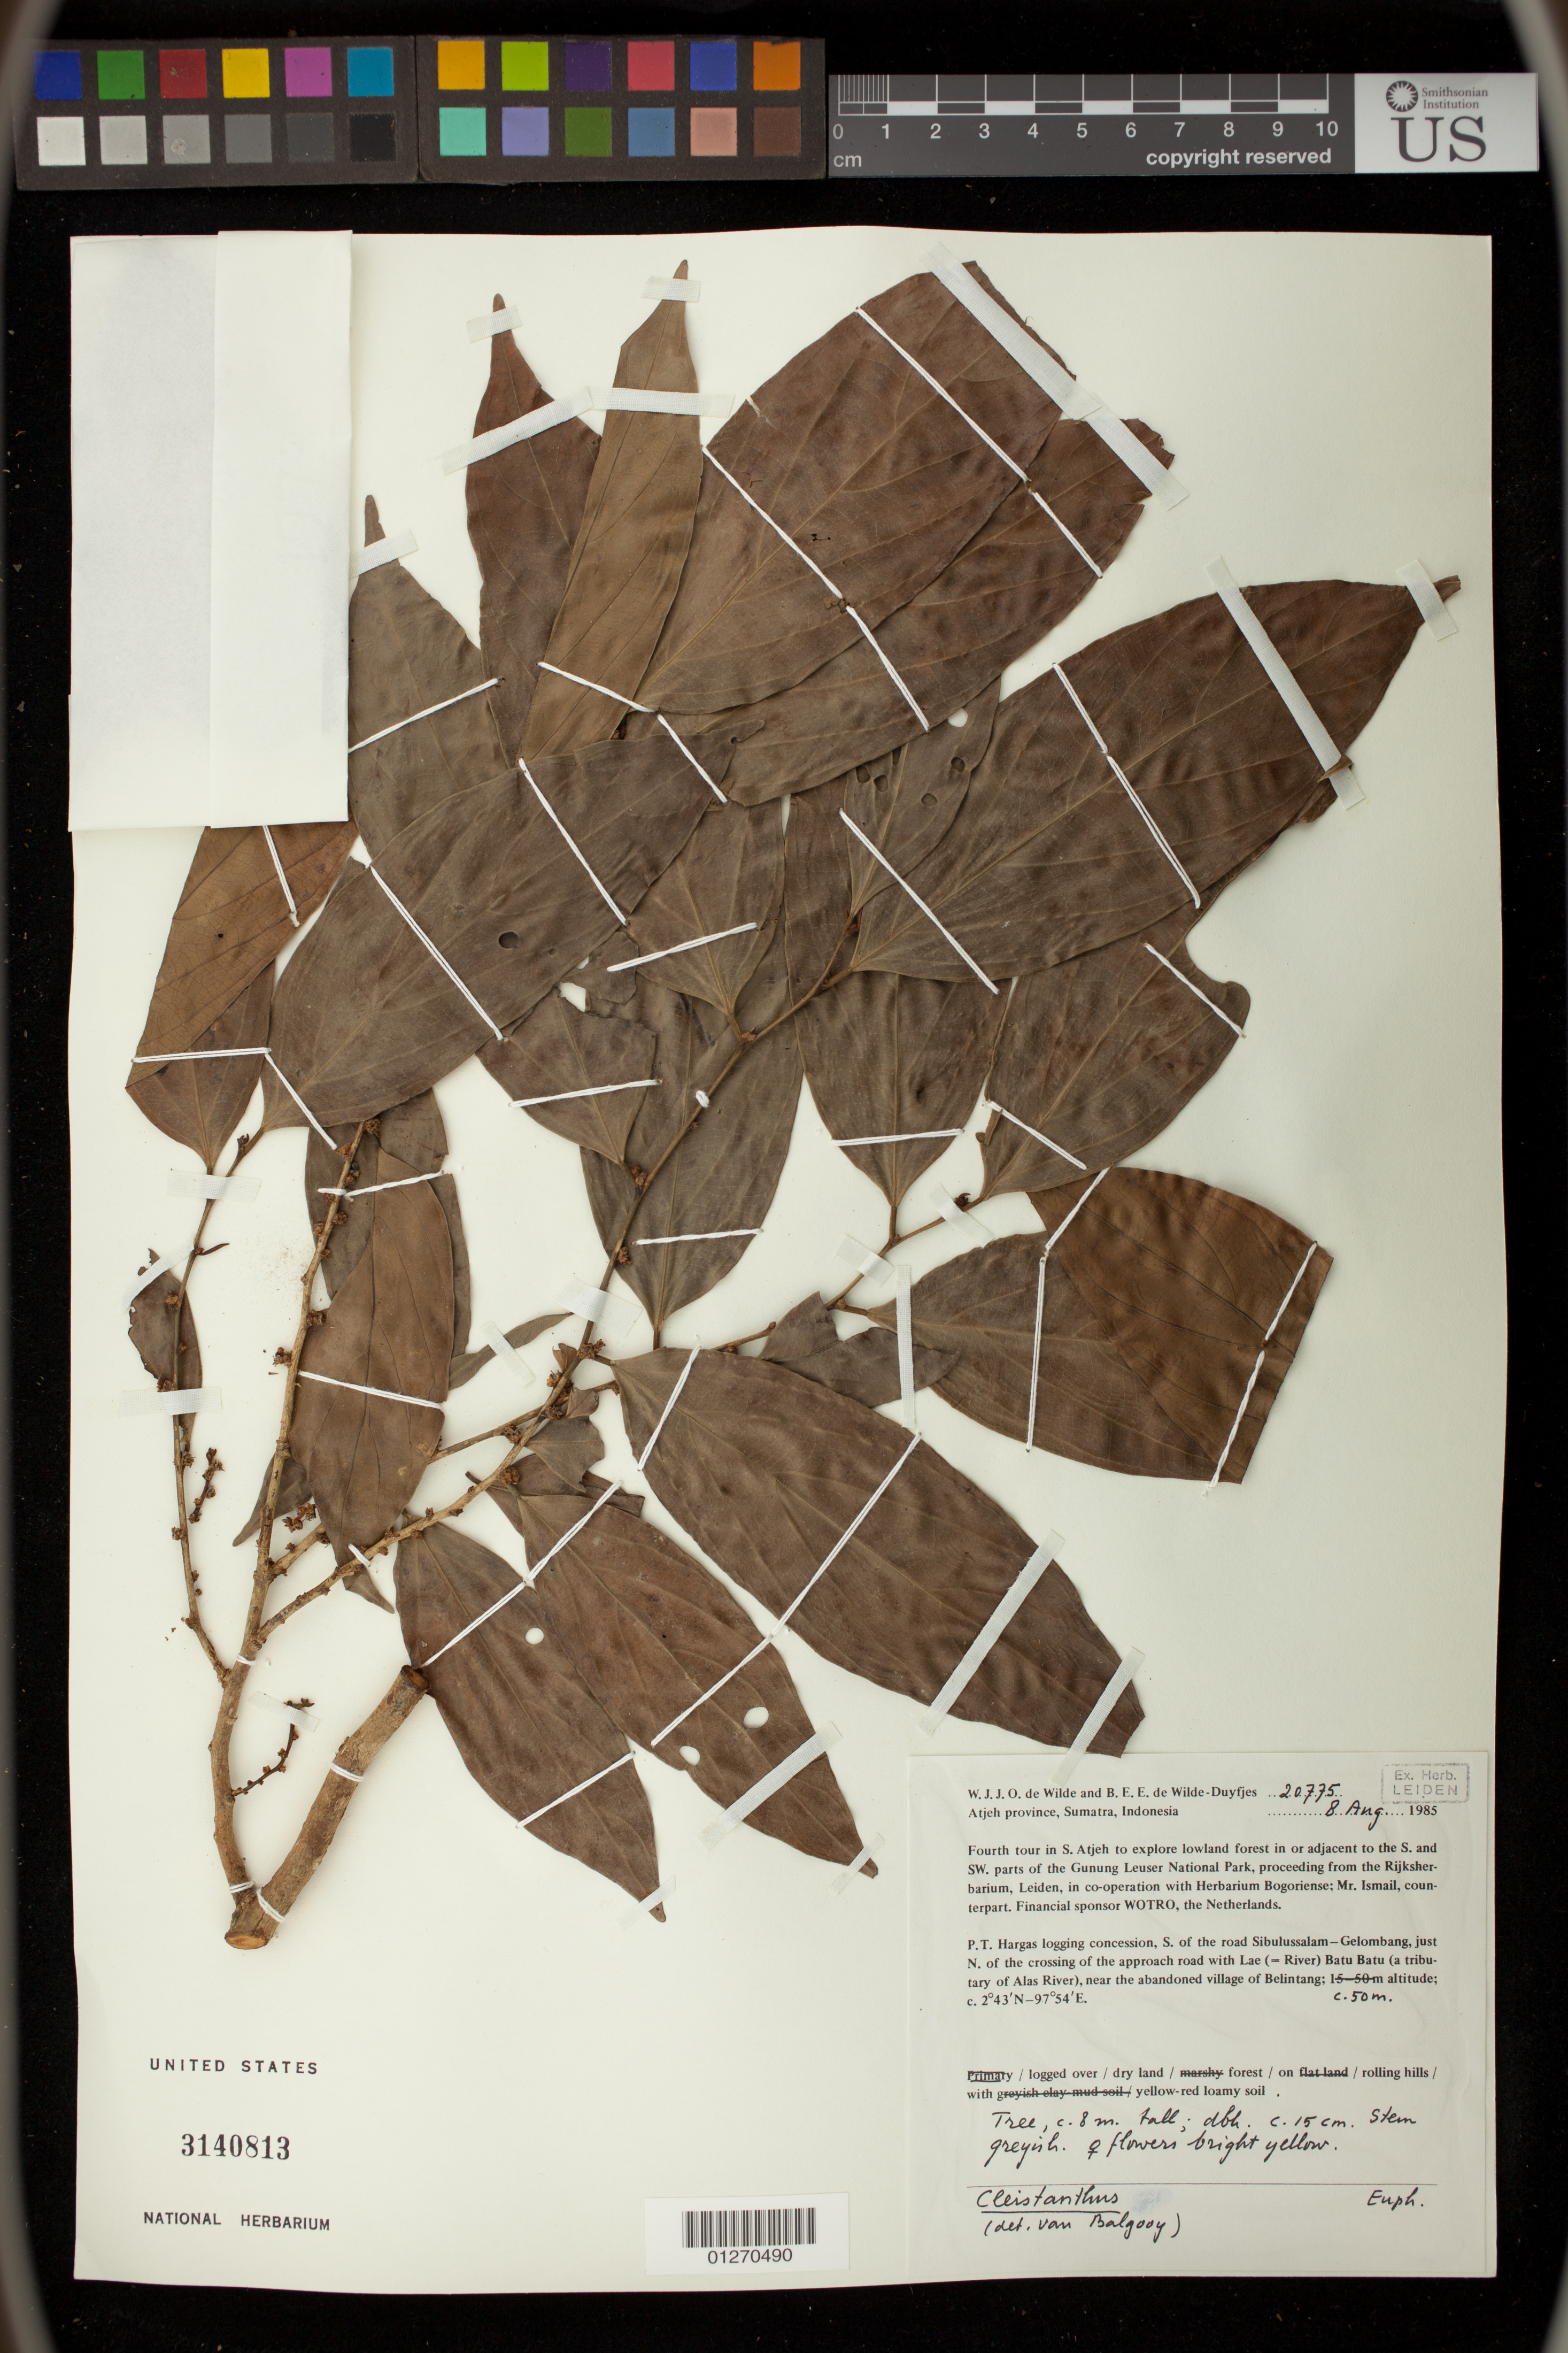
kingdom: Plantae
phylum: Tracheophyta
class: Magnoliopsida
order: Malpighiales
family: Phyllanthaceae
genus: Cleistanthus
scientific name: Cleistanthus sp.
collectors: W. J. de Wilde & B. E. de Wilde-Duyfjes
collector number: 20775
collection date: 1985-08-08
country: Indonesia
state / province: Sumatra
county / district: Aceh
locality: Sumatra, P.T. Hargas logging concession, S. of the road Sibulussalam-Gelombang, just N. of the crossing of the approach road with Lae (= River) Batu Batu (a tributary of Alas River), near the abandoned village of Belintang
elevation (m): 50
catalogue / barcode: US 3140813